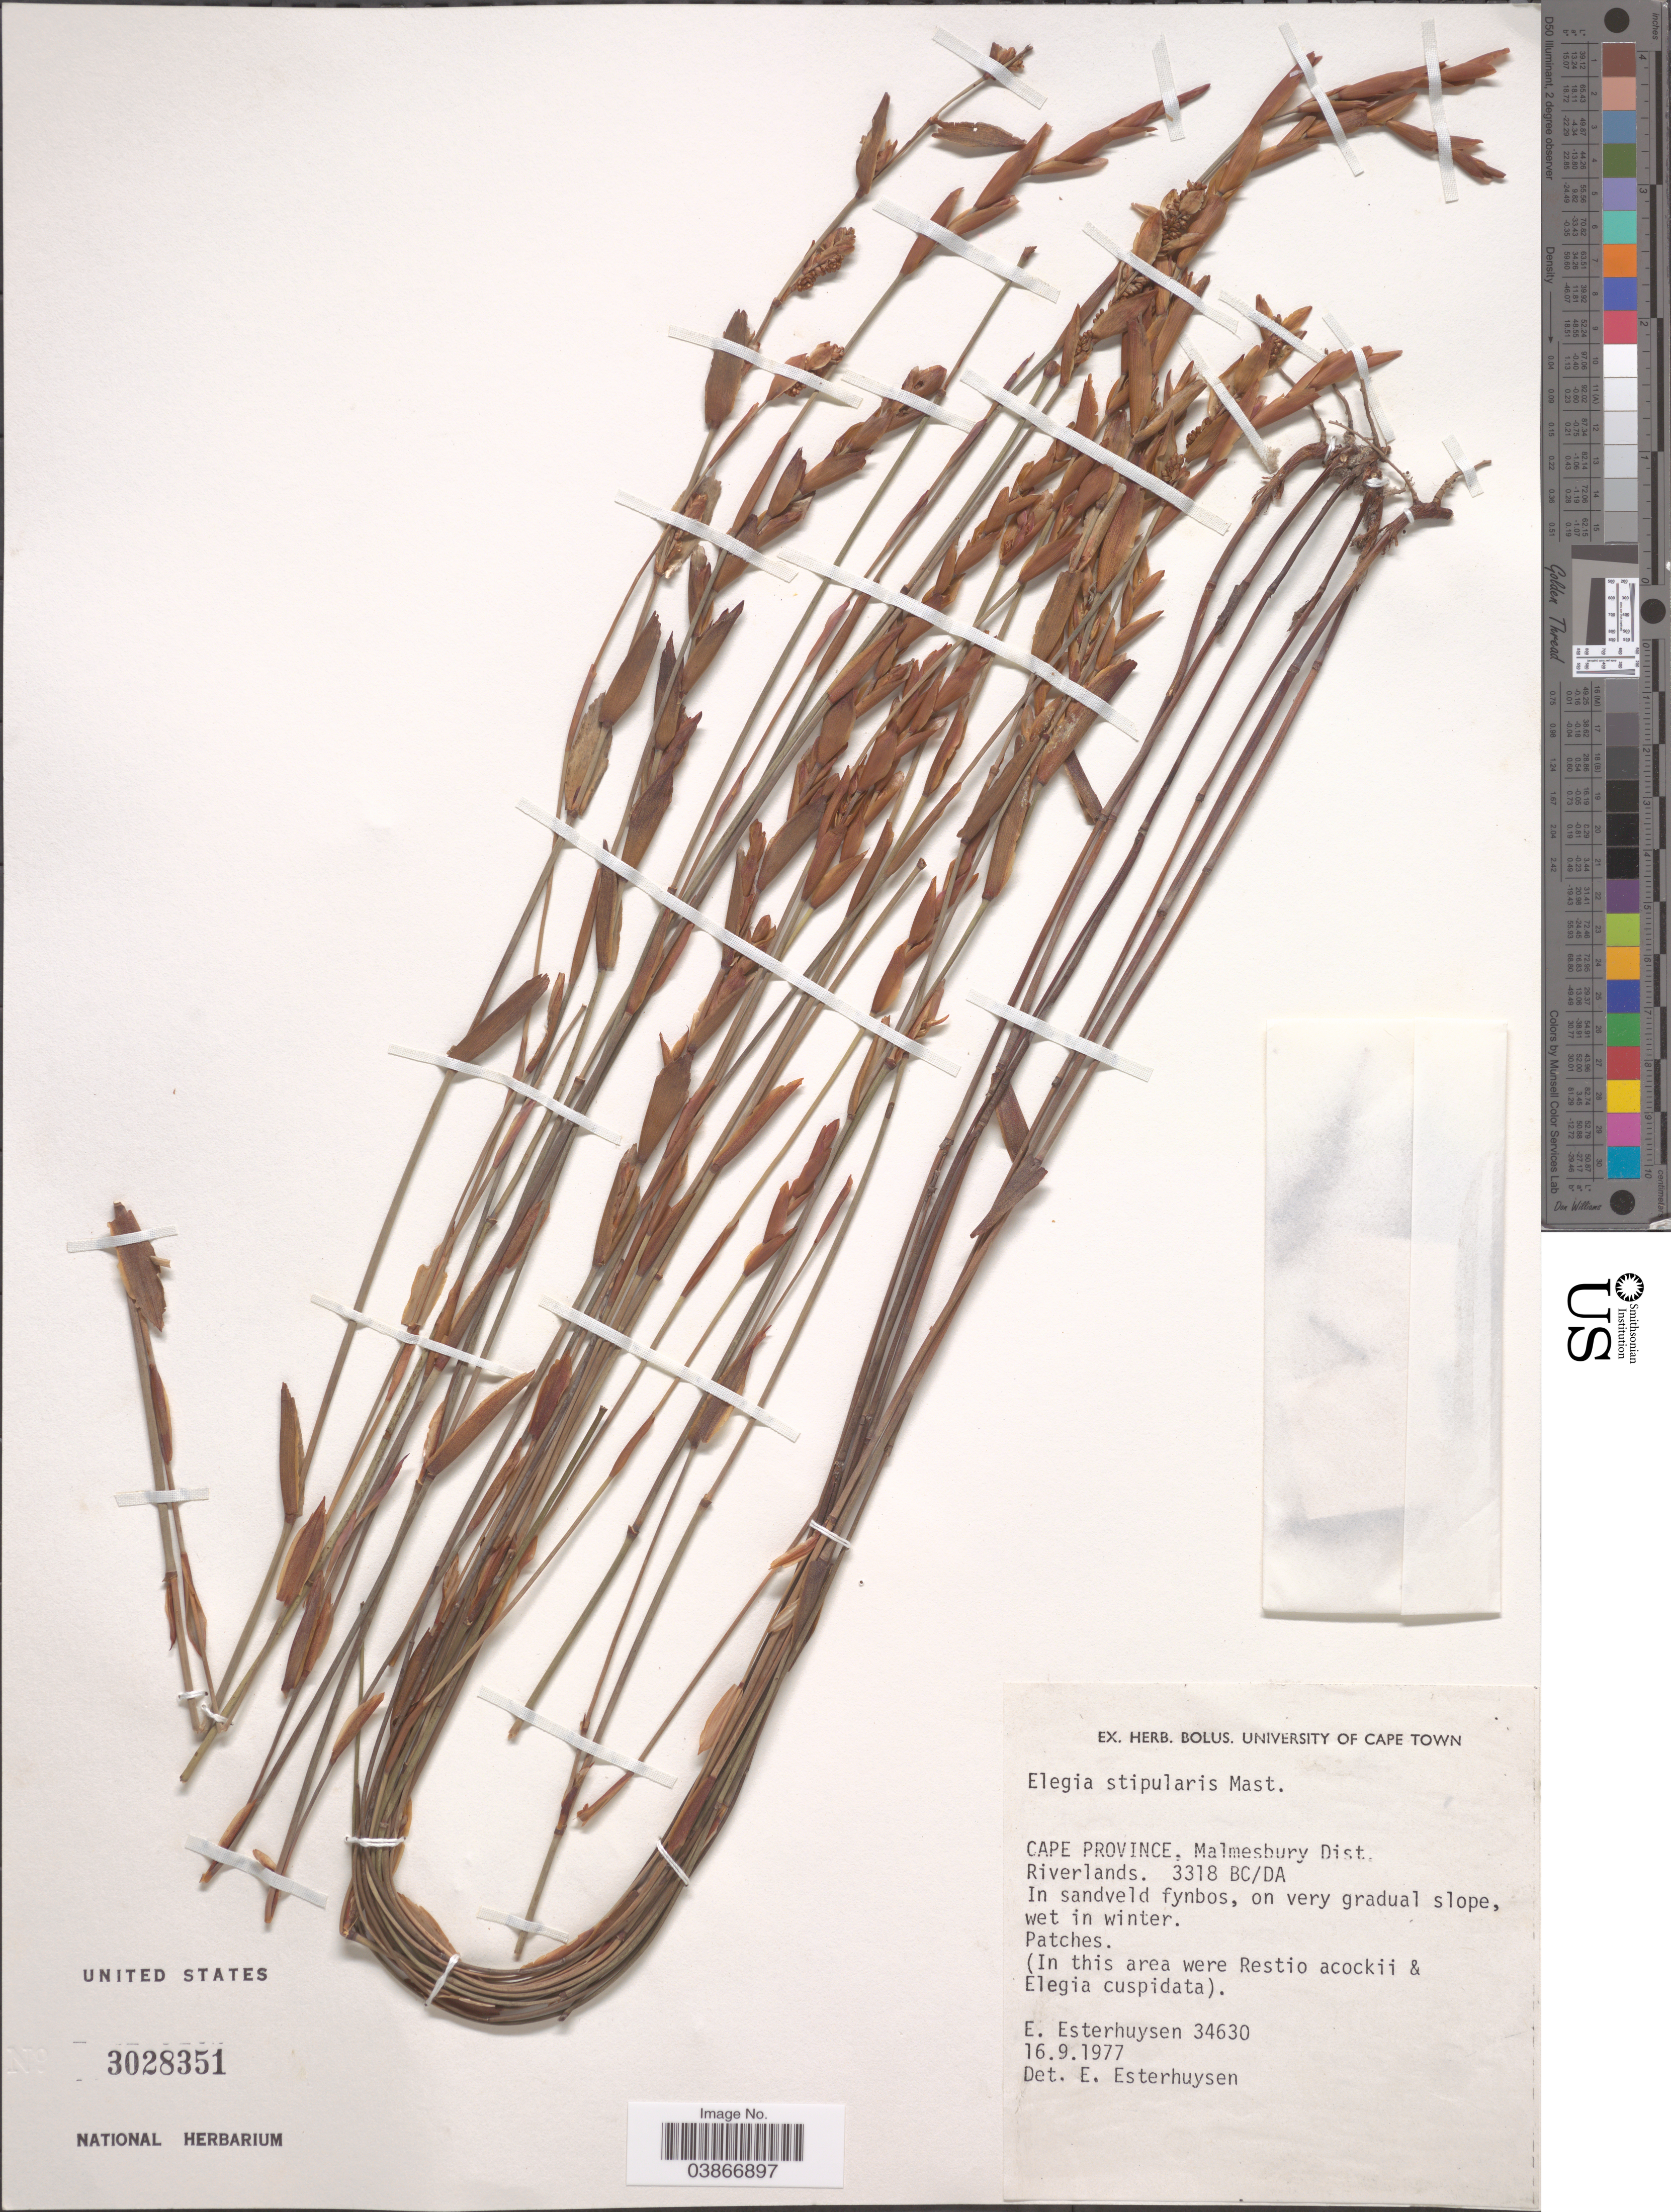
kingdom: Plantae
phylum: Tracheophyta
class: Liliopsida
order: Poales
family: Restionaceae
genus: Elegia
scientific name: Elegia stipularis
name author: Mast.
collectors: E. E. Esterhuysen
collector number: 34630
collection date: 1977-09-16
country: South Africa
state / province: Western Cape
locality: Malmesbury Dist. Riverlands. 3318 BC/DA. On very gradual slope.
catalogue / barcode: US 3028351